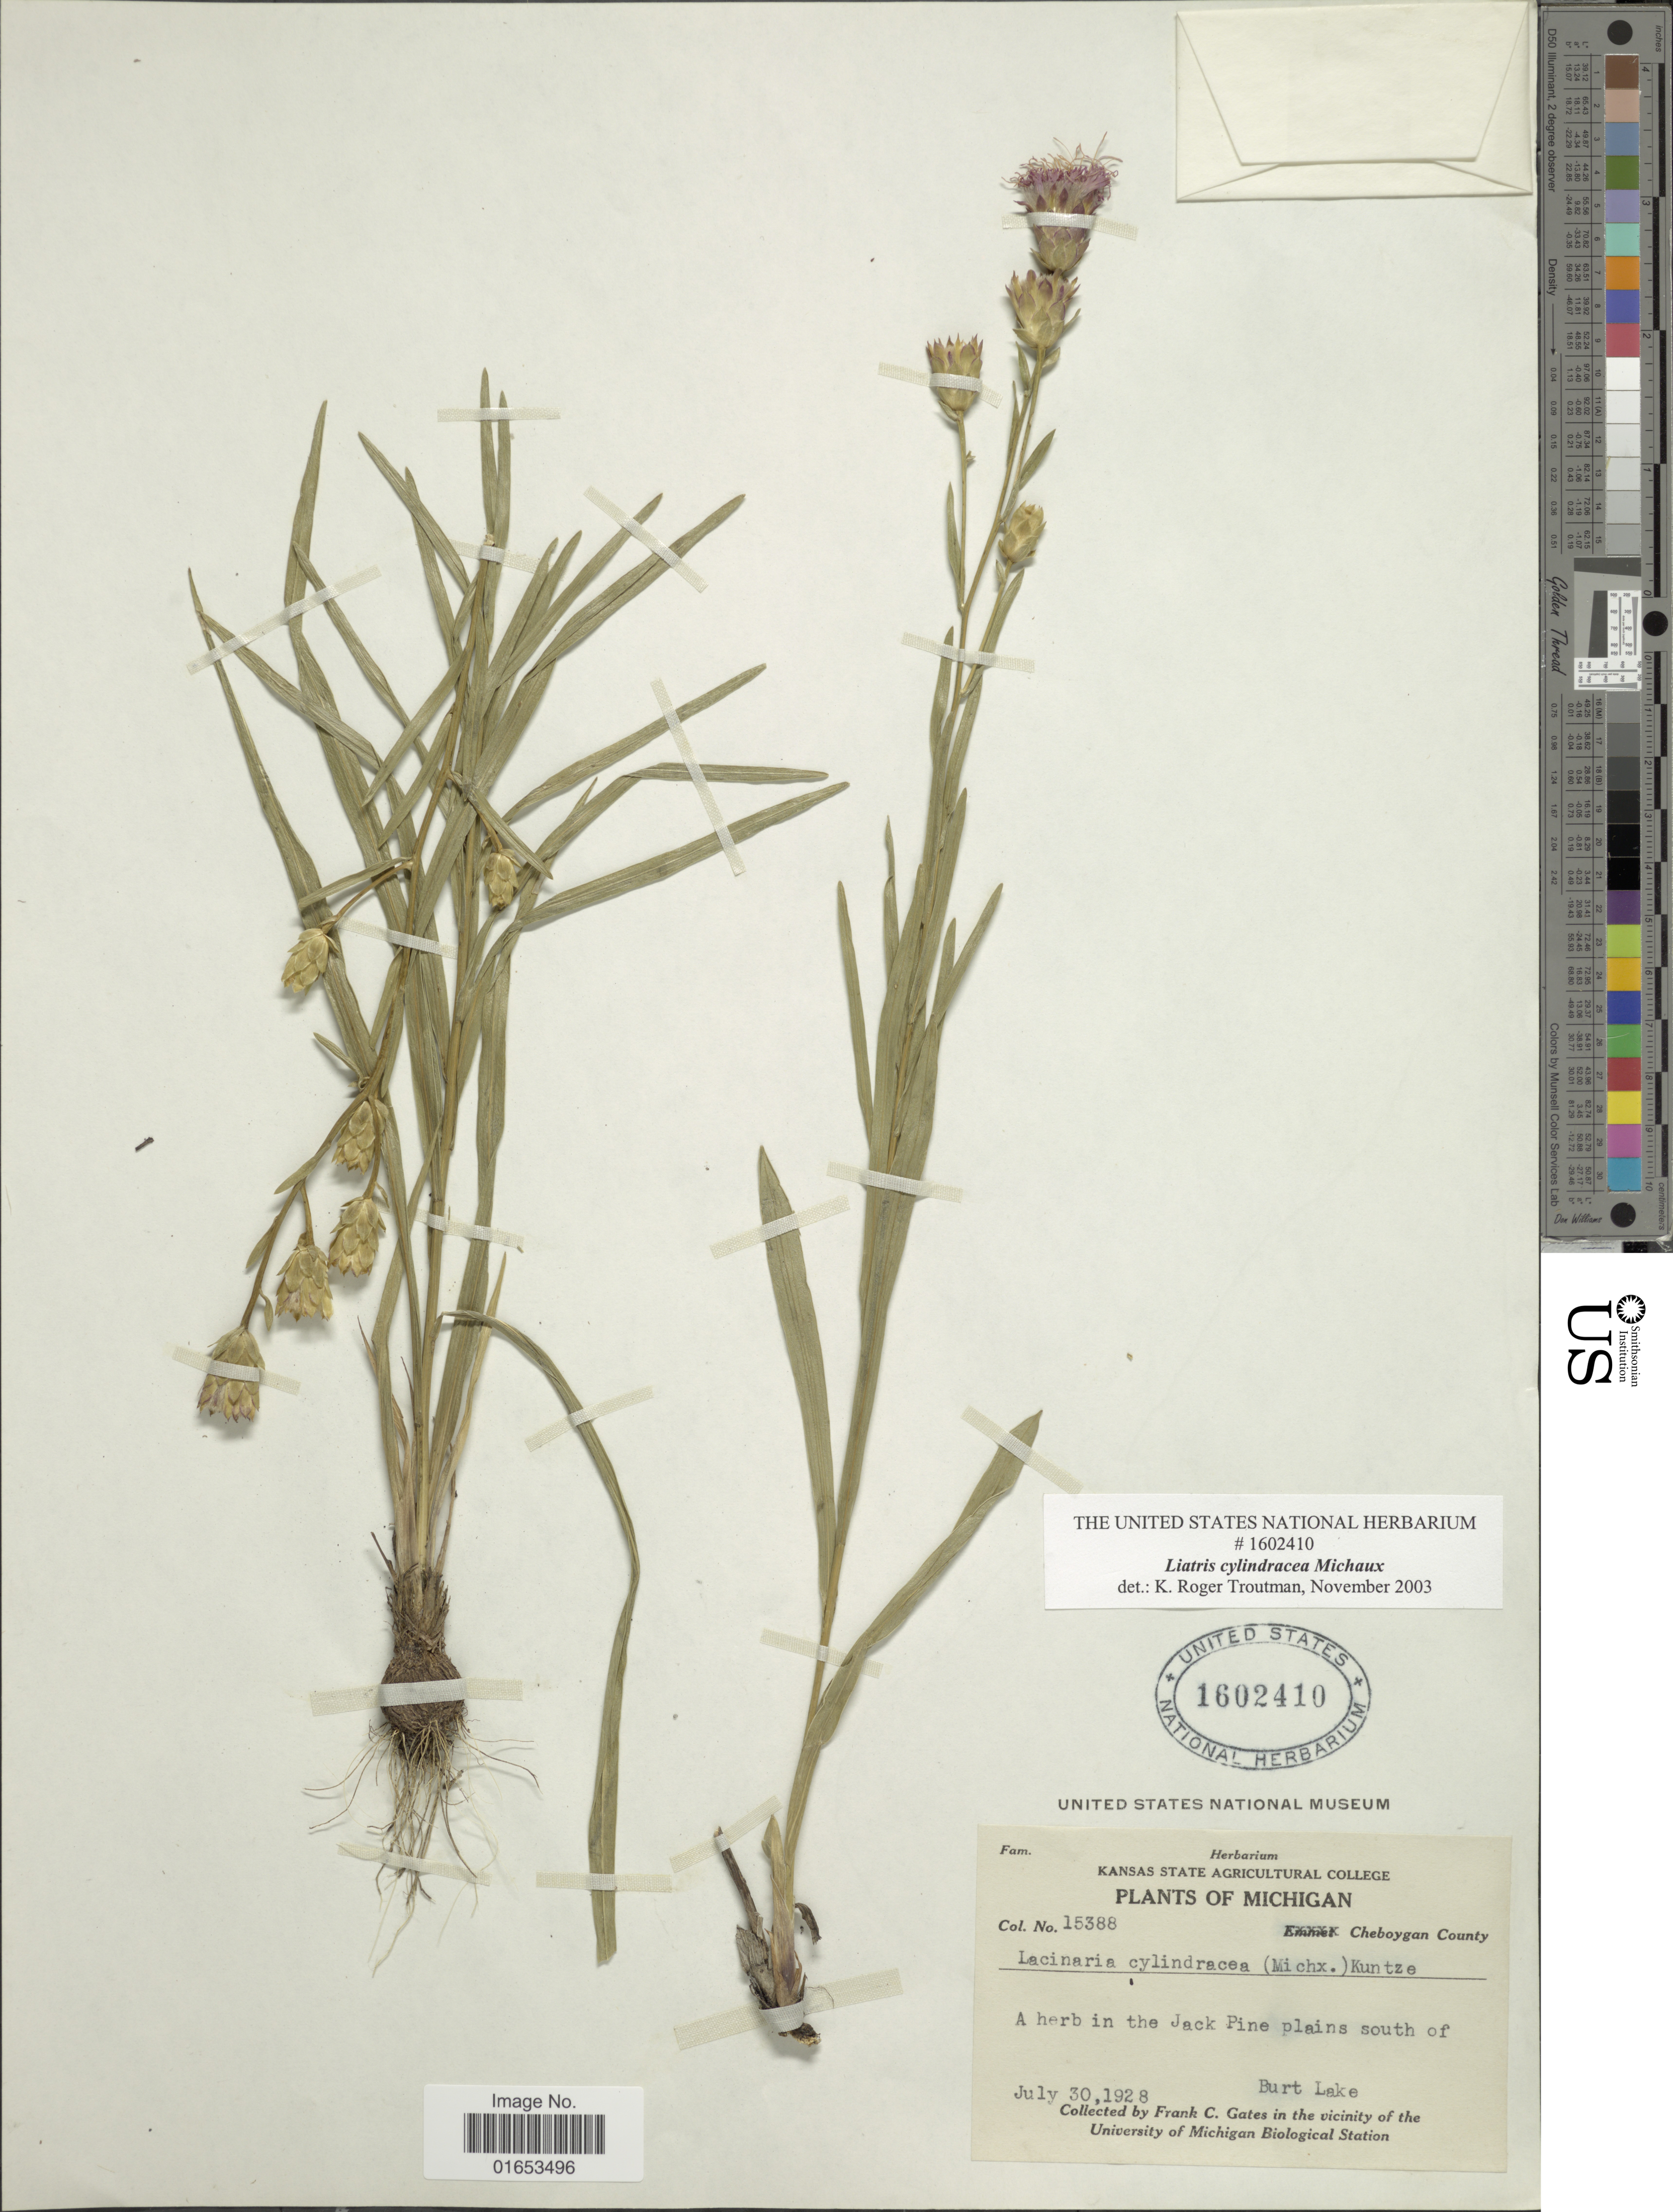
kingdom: Plantae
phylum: Tracheophyta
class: Magnoliopsida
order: Asterales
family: Asteraceae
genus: Liatris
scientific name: Liatris cylindracea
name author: Michaux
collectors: F. C. Gates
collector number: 15388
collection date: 1928-07-30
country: United States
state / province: Michigan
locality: Cheboygan County, A herb in the Jack Pine plains south of Burt Lake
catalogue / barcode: US 1602410